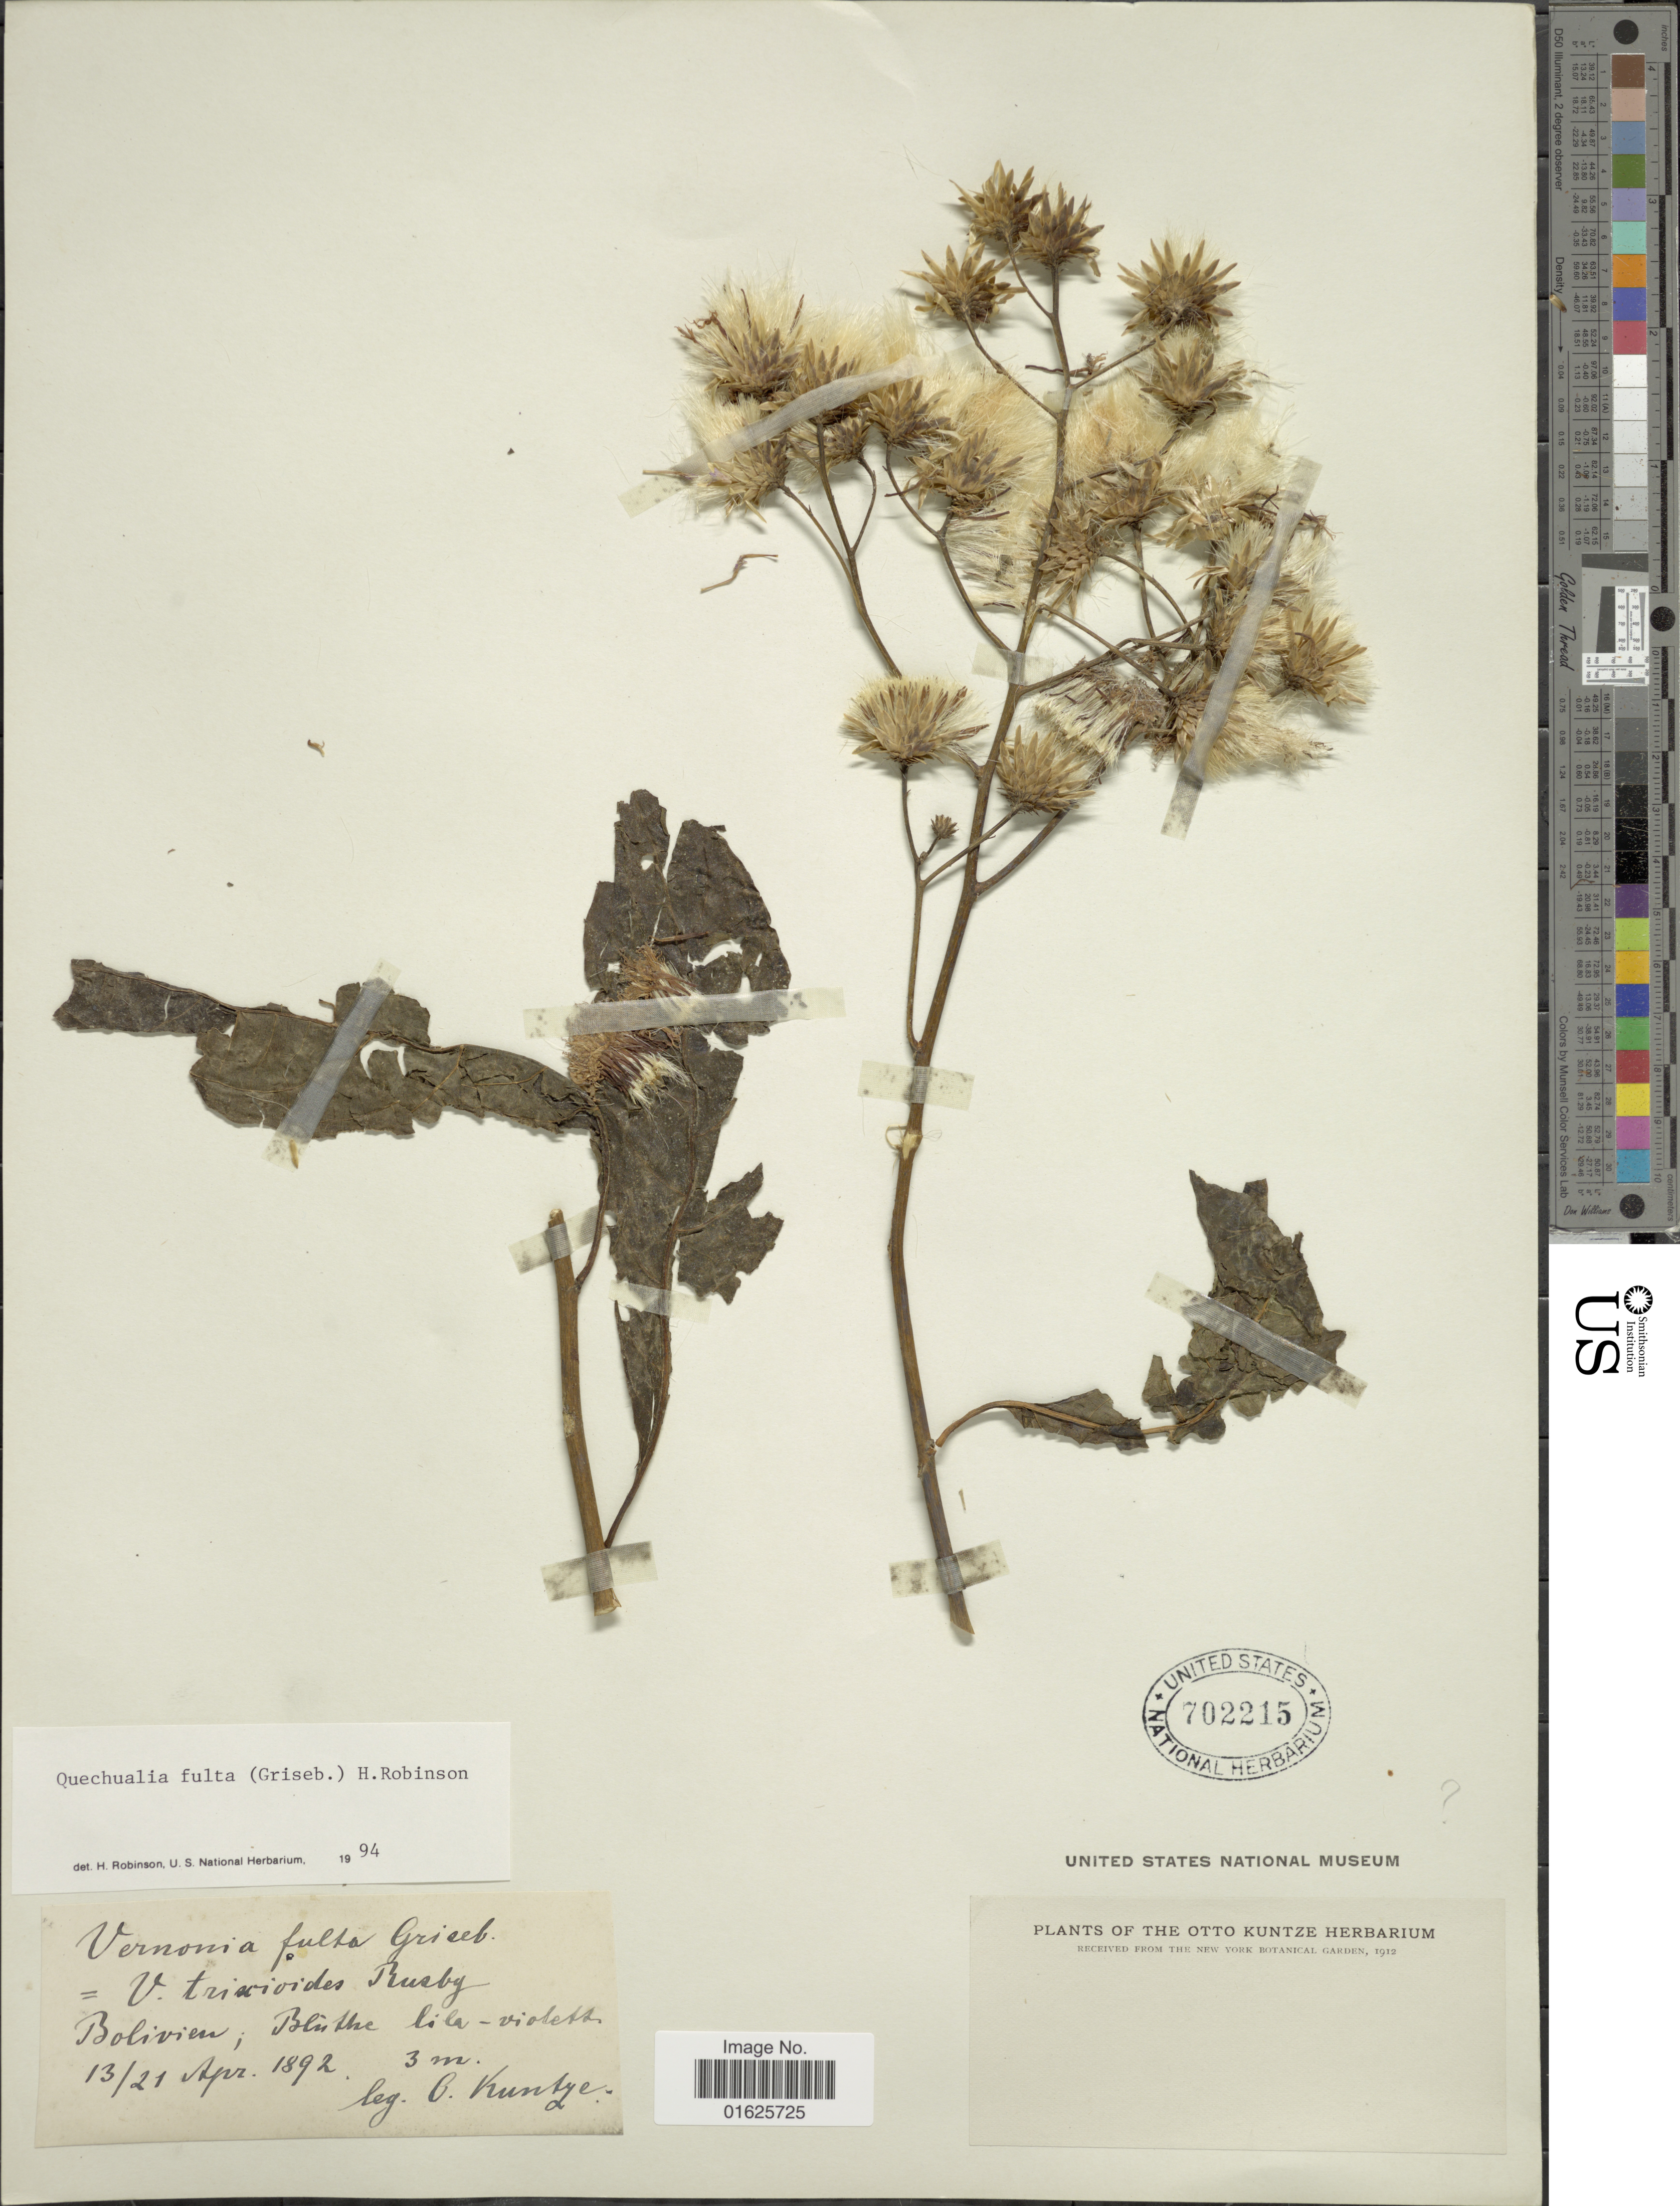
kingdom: Plantae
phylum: Tracheophyta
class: Magnoliopsida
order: Asterales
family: Asteraceae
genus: Quechualia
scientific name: Quechualia fulta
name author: (Griseb.) H. Rob.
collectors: C.E.O. Kuntze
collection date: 1892-04-13/1892-04-21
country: Bolivia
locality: Blüthe lila-violett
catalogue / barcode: US 702215